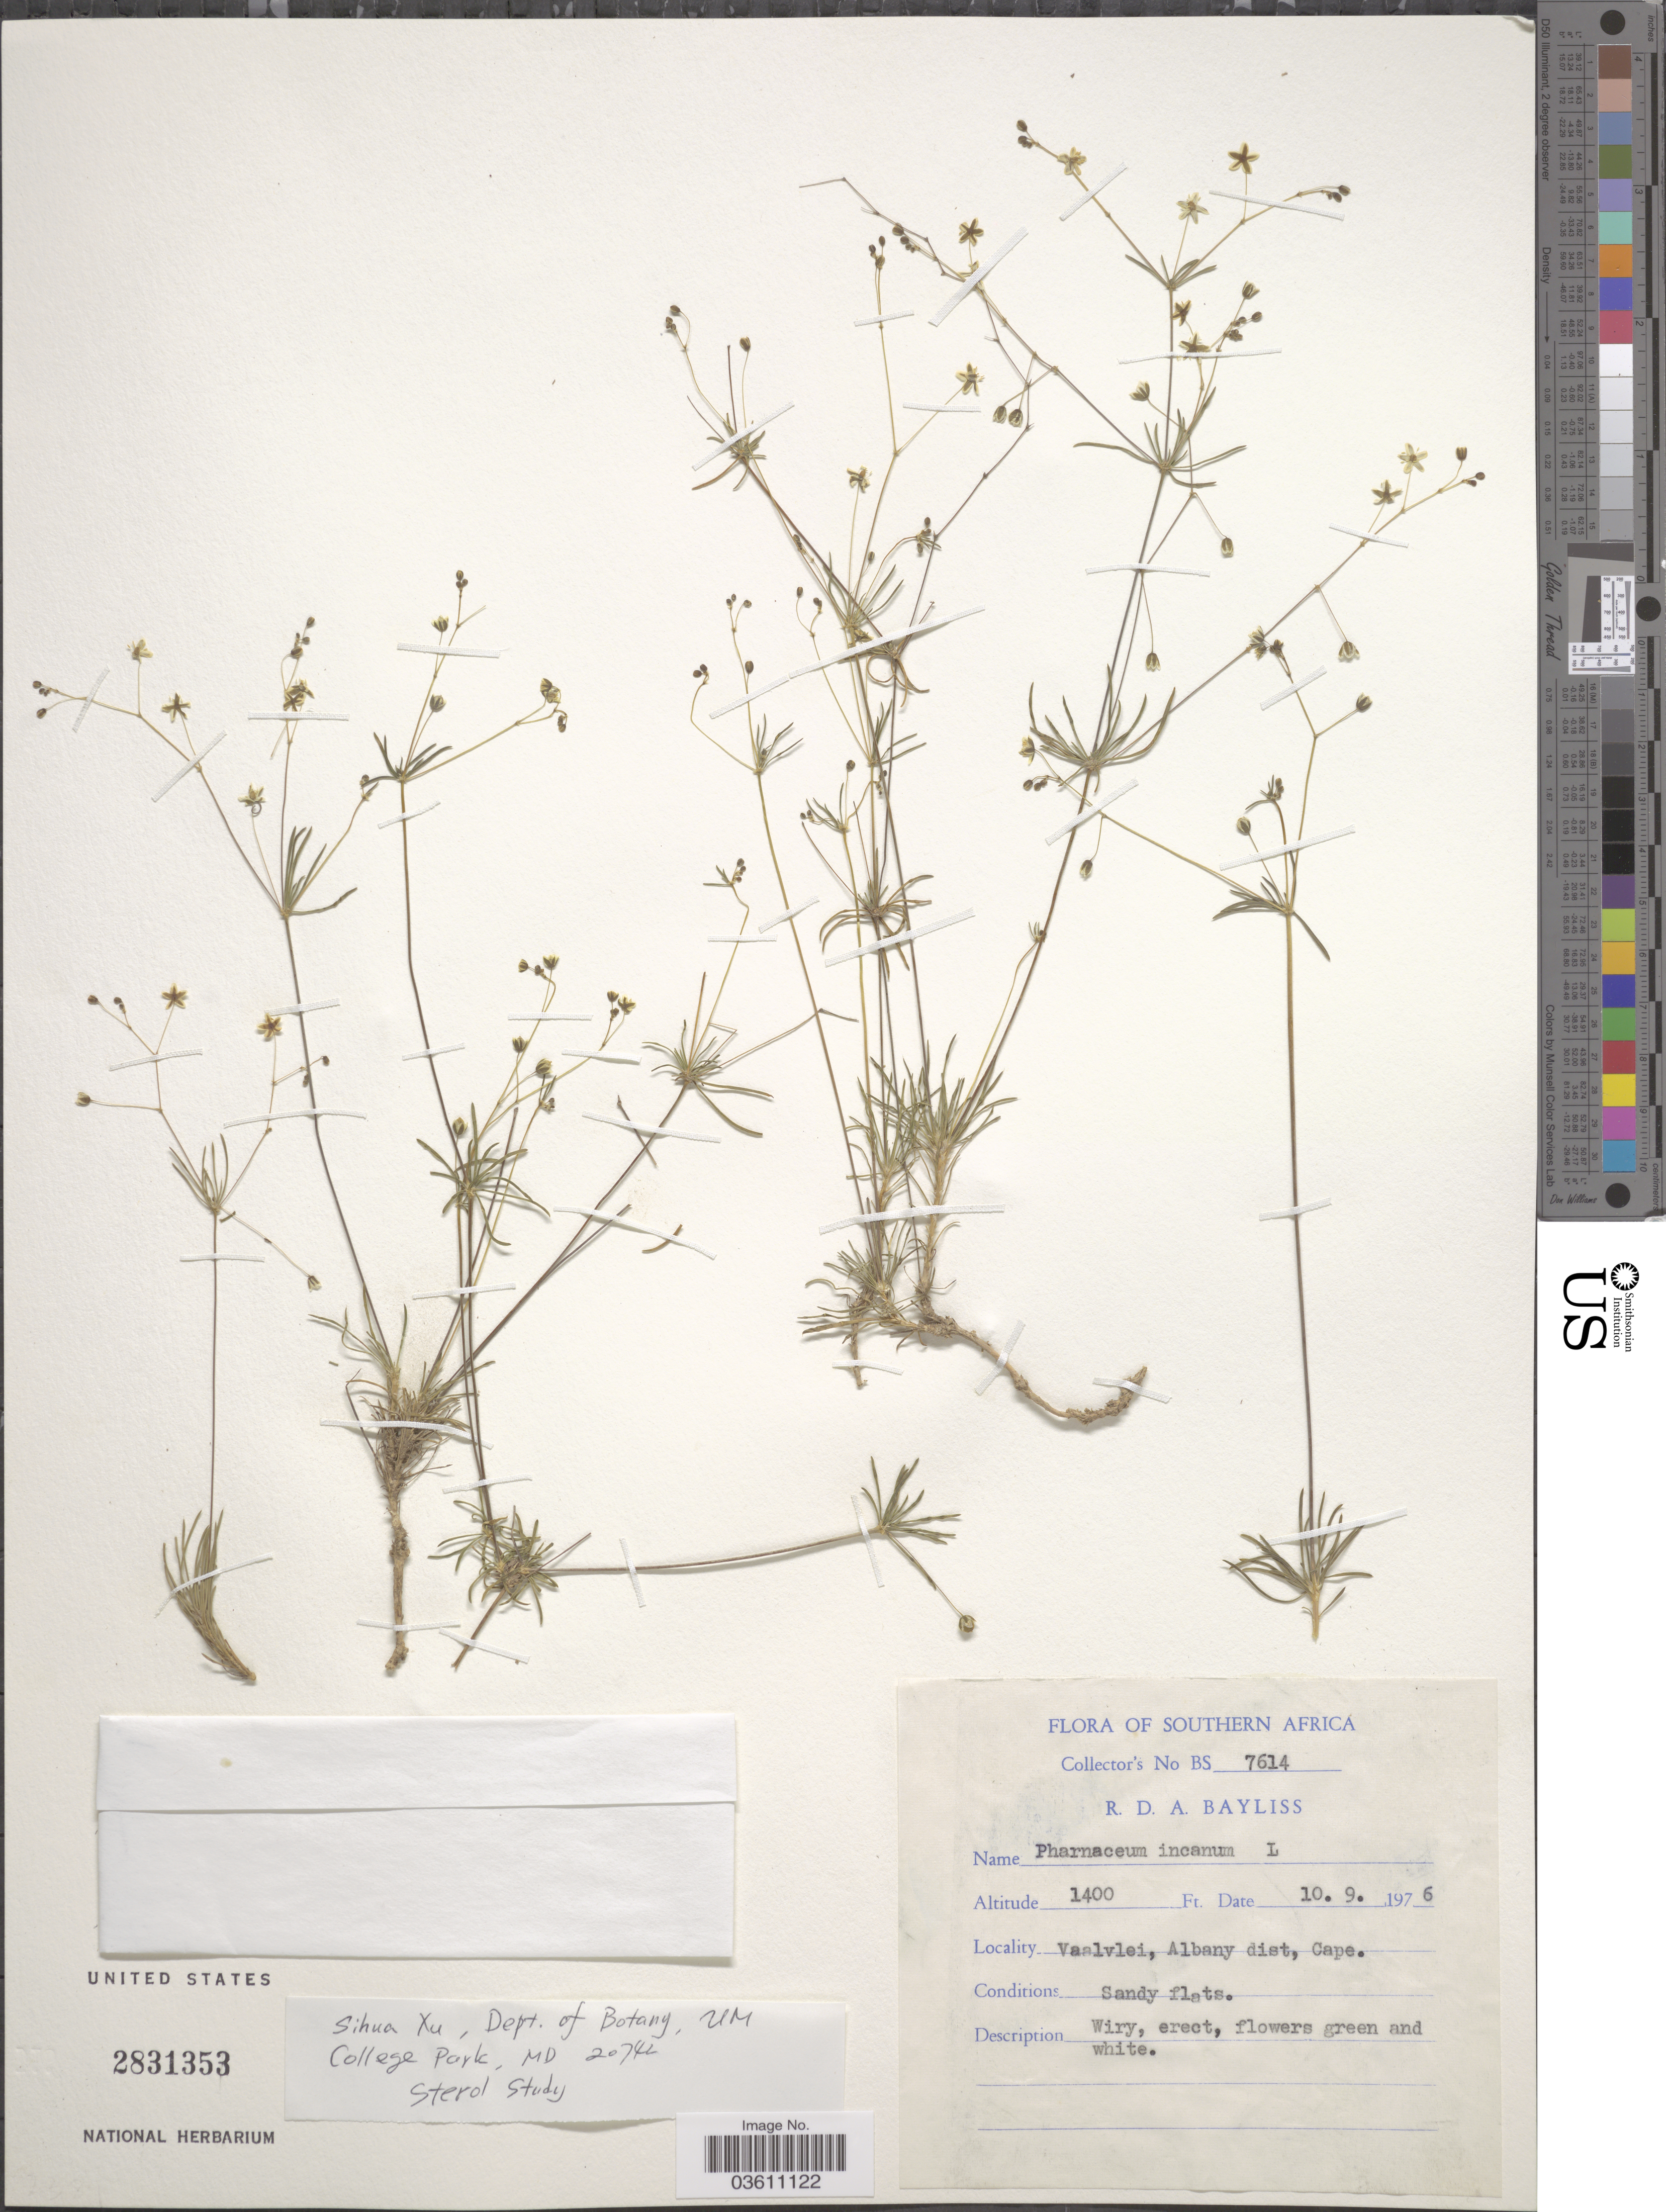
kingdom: Plantae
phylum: Tracheophyta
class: Magnoliopsida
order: Caryophyllales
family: Molluginaceae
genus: Pharnaceum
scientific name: Pharnaceum incanum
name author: L.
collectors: R. Bayliss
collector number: BS7614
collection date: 1976-09-10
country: South Africa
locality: Southern Africa. Vaalvlei, Albany dist, Cape.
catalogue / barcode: US 2831353